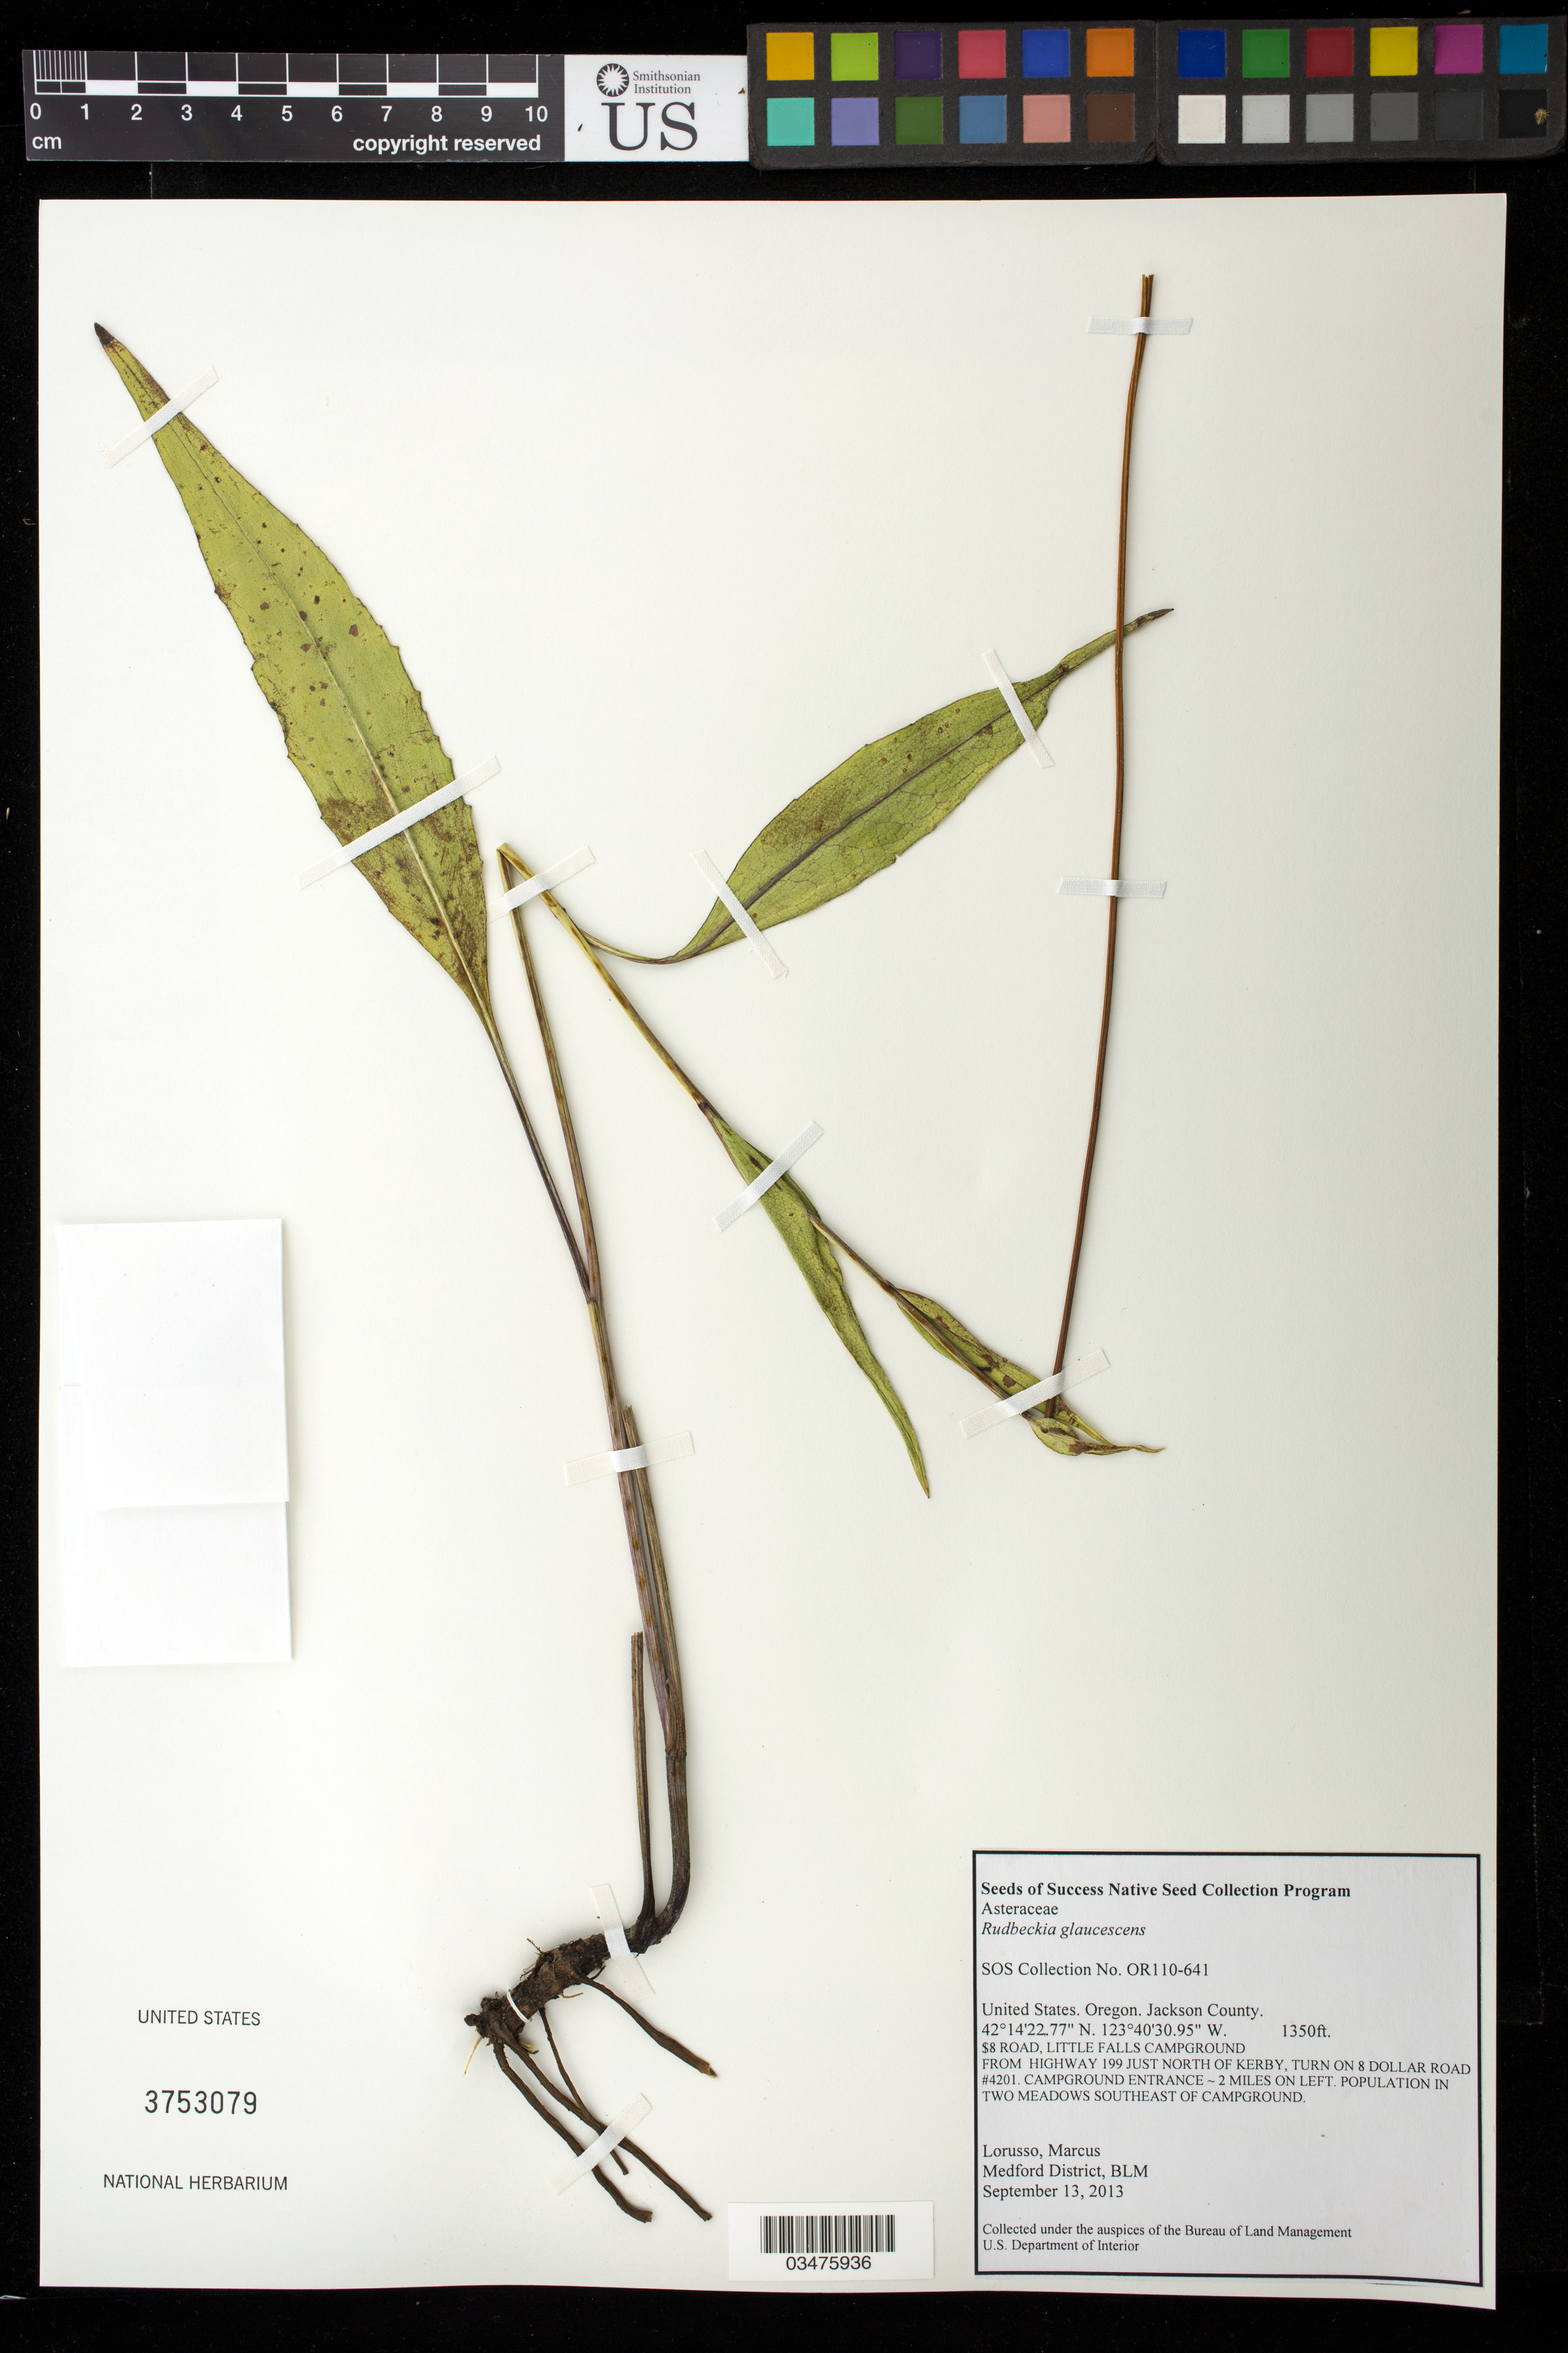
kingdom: Plantae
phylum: Tracheophyta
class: Magnoliopsida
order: Asterales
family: Asteraceae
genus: Rudbeckia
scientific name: Rudbeckia glaucescens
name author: Eastward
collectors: M. Lorusso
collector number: OR110-641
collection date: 2013-09-13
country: United States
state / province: Oregon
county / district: Josephine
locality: $8 Road, Little Falls Campground.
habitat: Meadows.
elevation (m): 411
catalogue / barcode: US 3753079